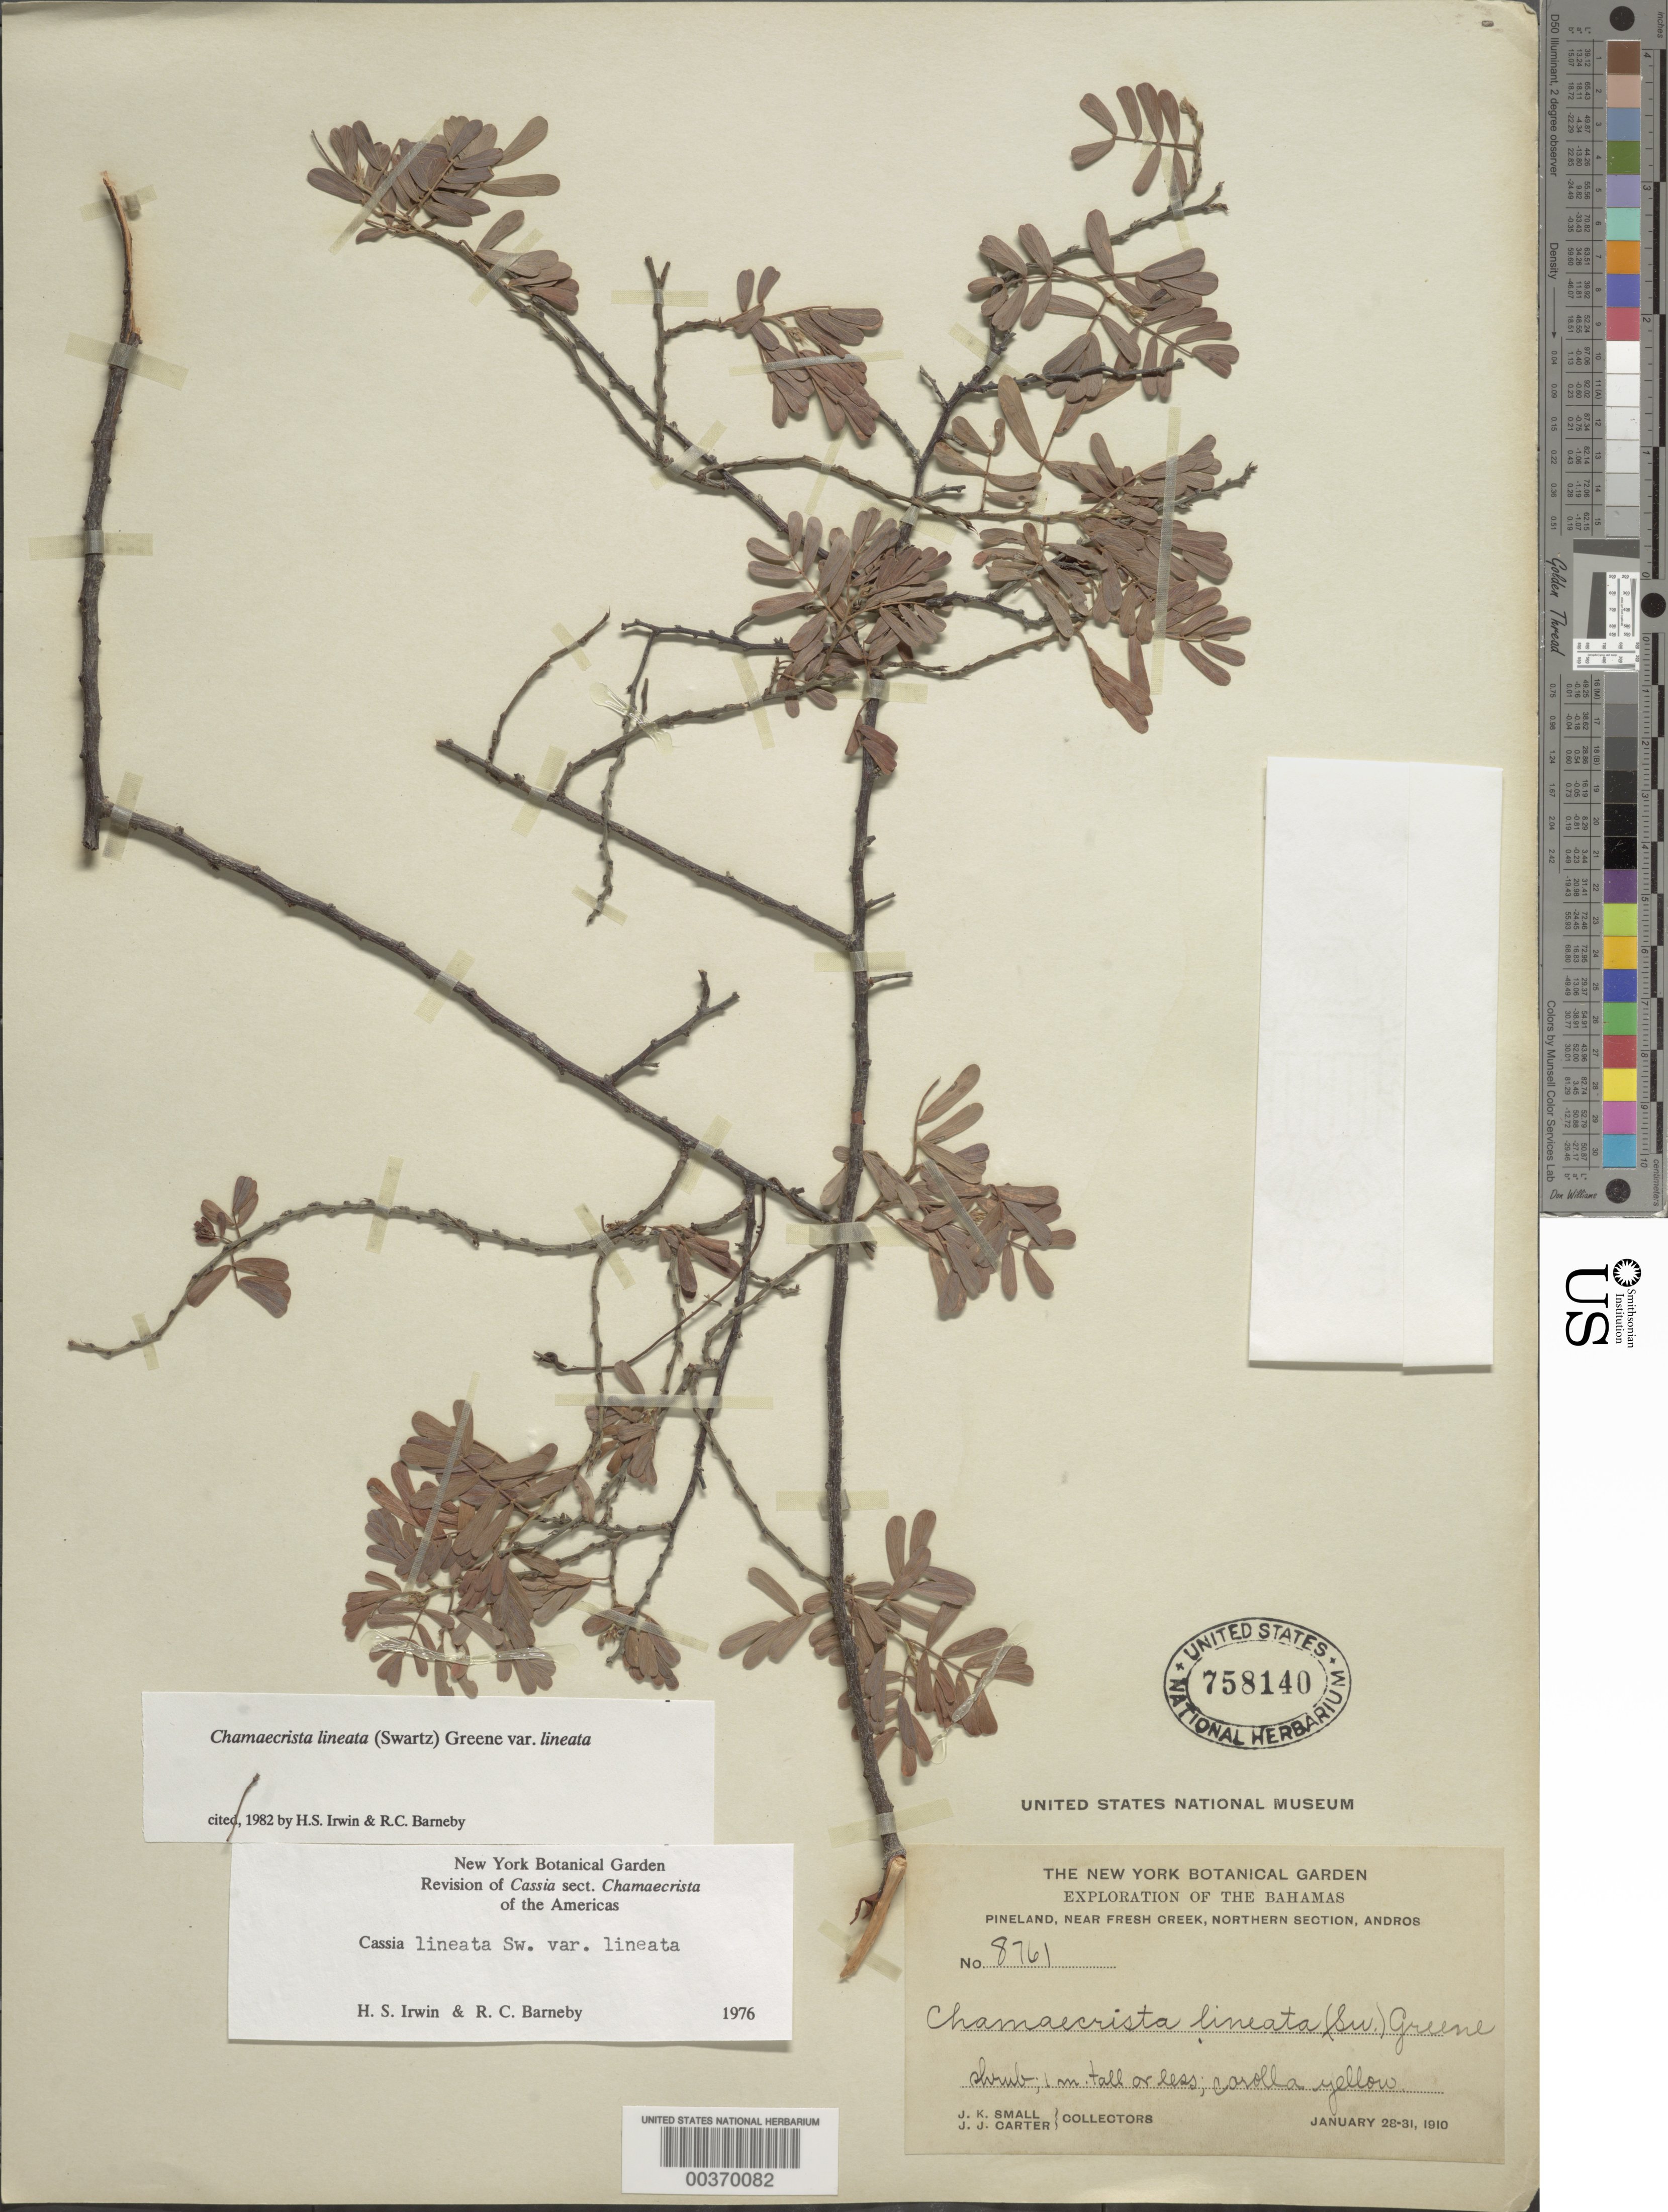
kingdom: Plantae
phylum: Tracheophyta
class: Magnoliopsida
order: Fabales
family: Fabaceae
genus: Chamaecrista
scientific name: Chamaecrista lineata var. lineata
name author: (Sw.) Greene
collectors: J. K. Small & J. J. Carter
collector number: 8761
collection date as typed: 28 Jan 1910 to 31 Jan 1910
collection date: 1910-01-28/1910-01-31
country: Bahamas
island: Andros Island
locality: Near fresh creek, northern section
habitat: Pineland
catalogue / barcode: US 758140